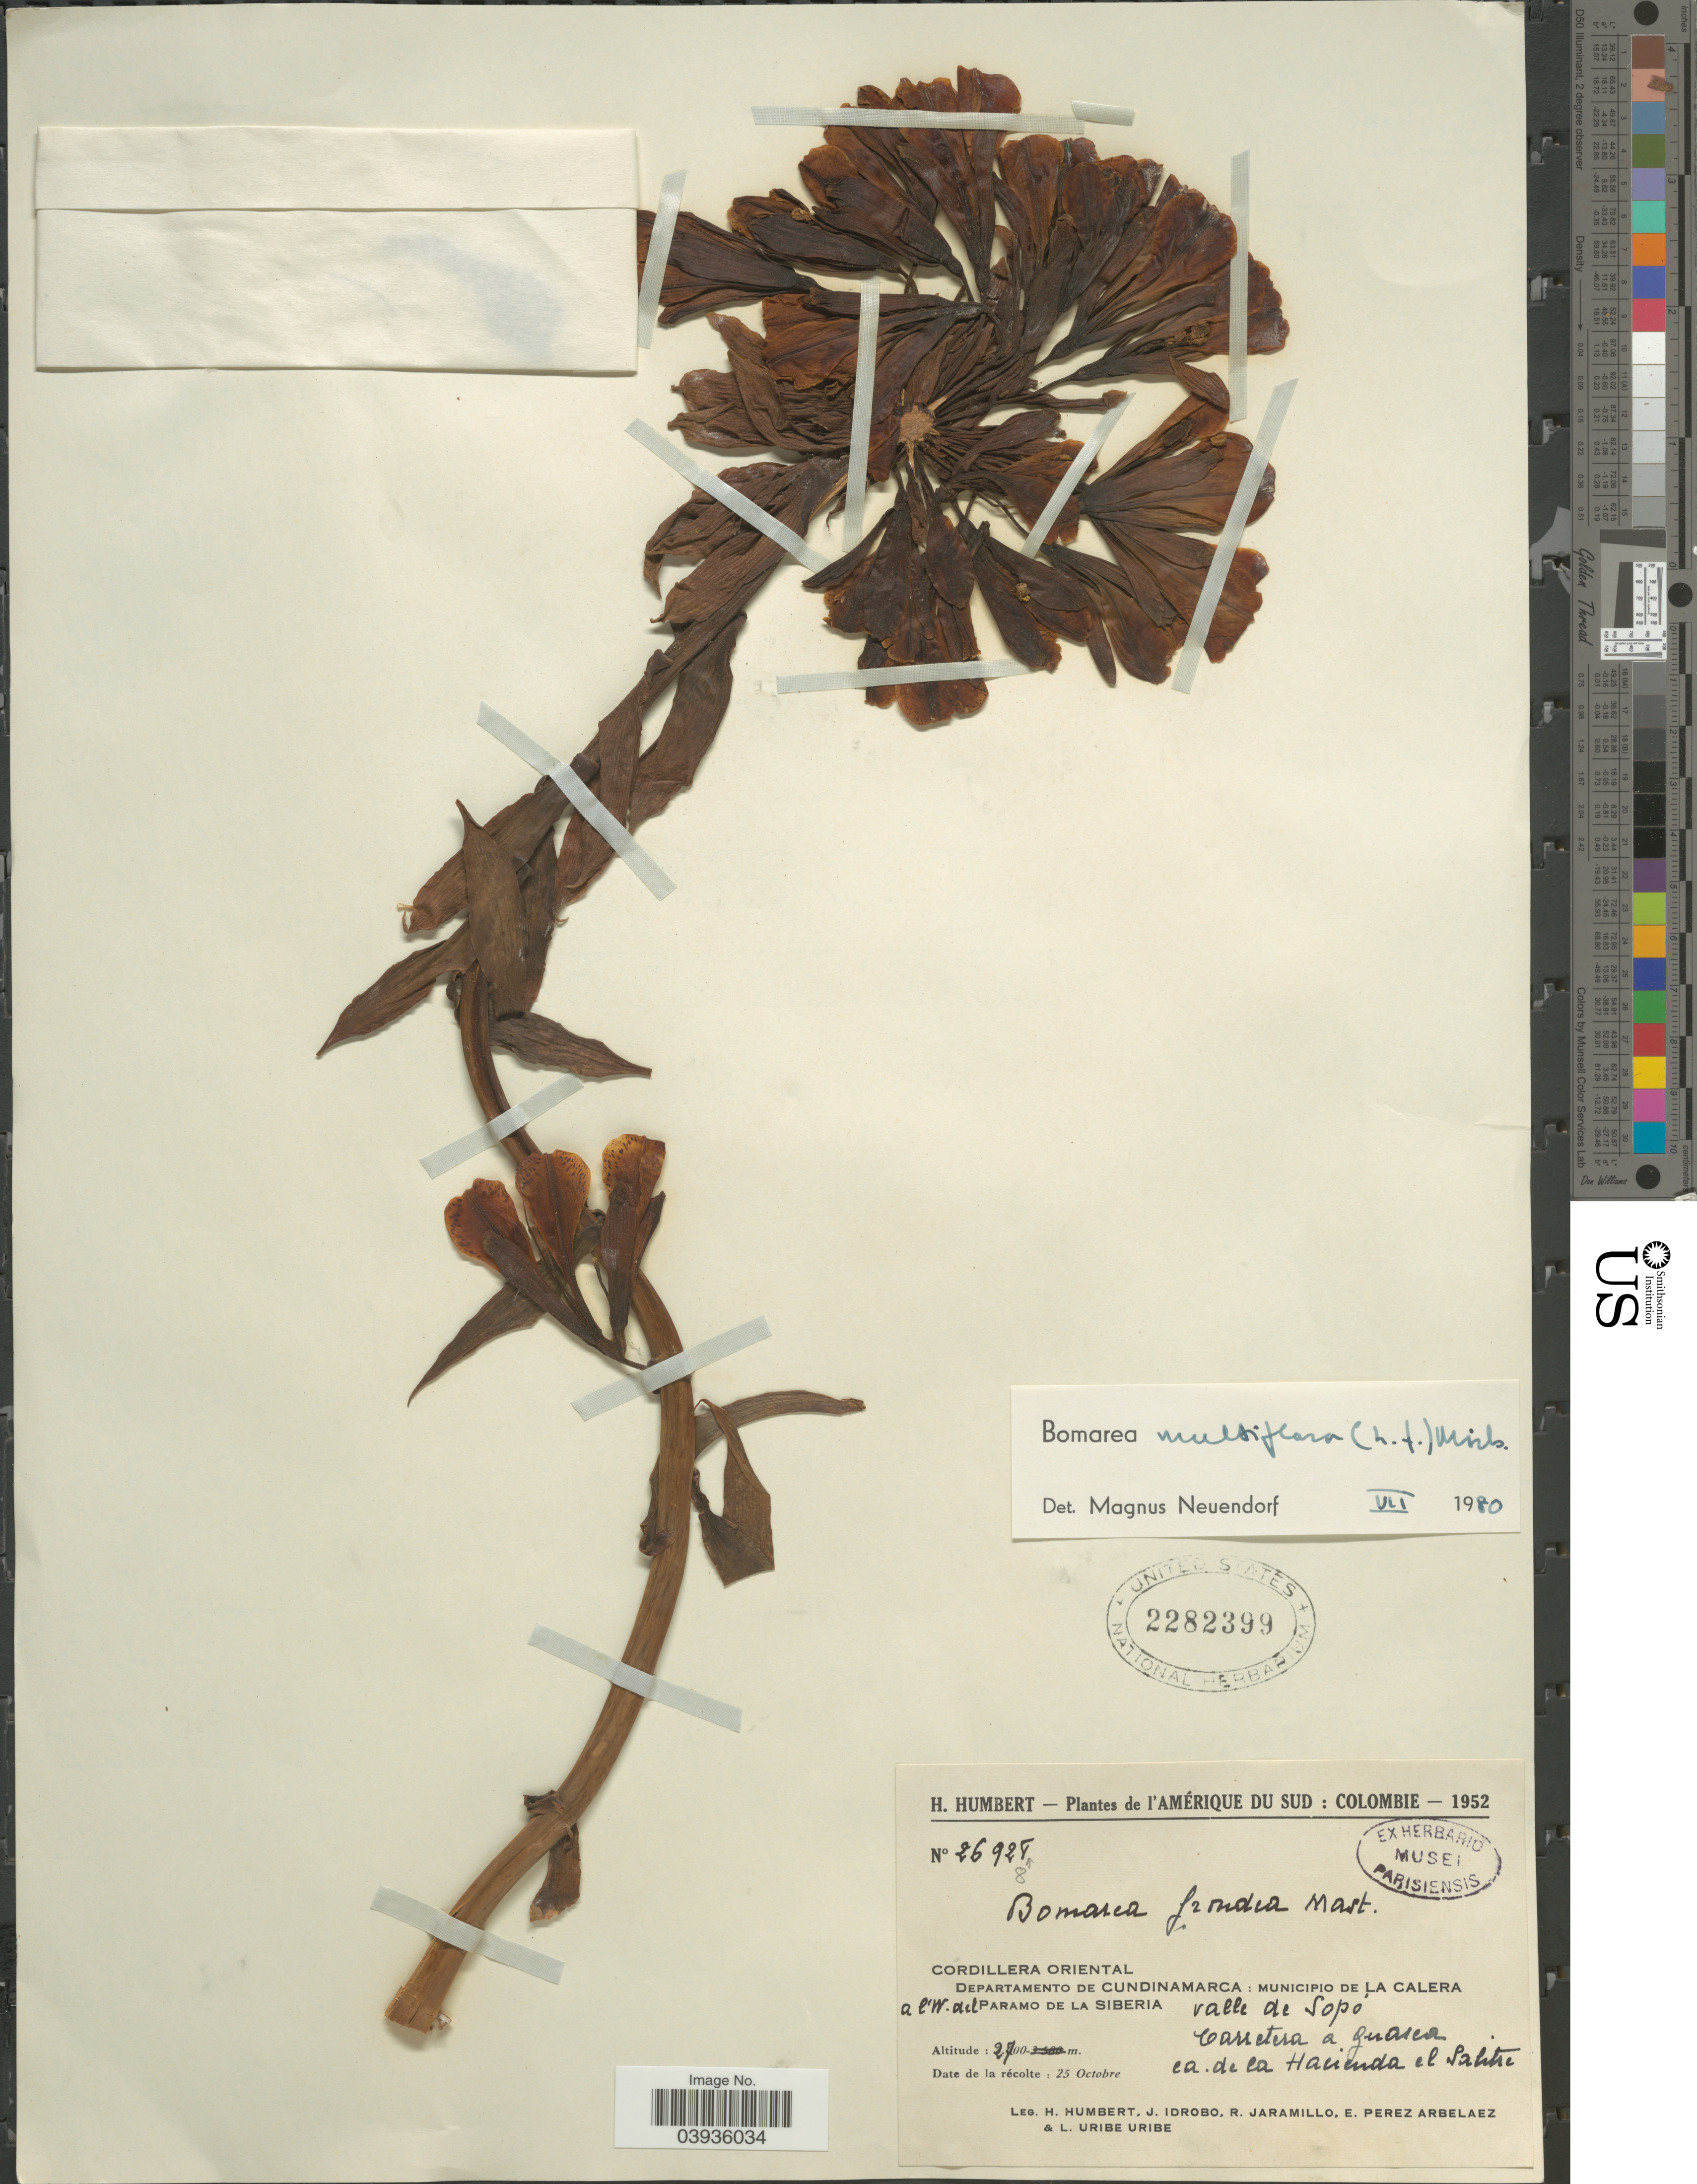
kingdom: Plantae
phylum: Tracheophyta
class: Liliopsida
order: Liliales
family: Alstroemeriaceae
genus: Bomarea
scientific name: Bomarea multiflora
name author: (L. f.) Mirb.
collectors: H. Humbert, J. M. Idrobo, R. Jaramillo, E. Pérez Arbeláez & L. Uribe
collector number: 26928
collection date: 1952-10-25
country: Colombia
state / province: Cundinamarca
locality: L'Amérique du Sud. Cordillera Oriental. Departamento de Cundinamarca: Municipio de La Calera a l'W. del Paramo de la Siberia. Valle de Sopo carretera a Guasca ca. de la Hacienda el Salitre.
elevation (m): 2700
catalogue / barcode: US 2282399